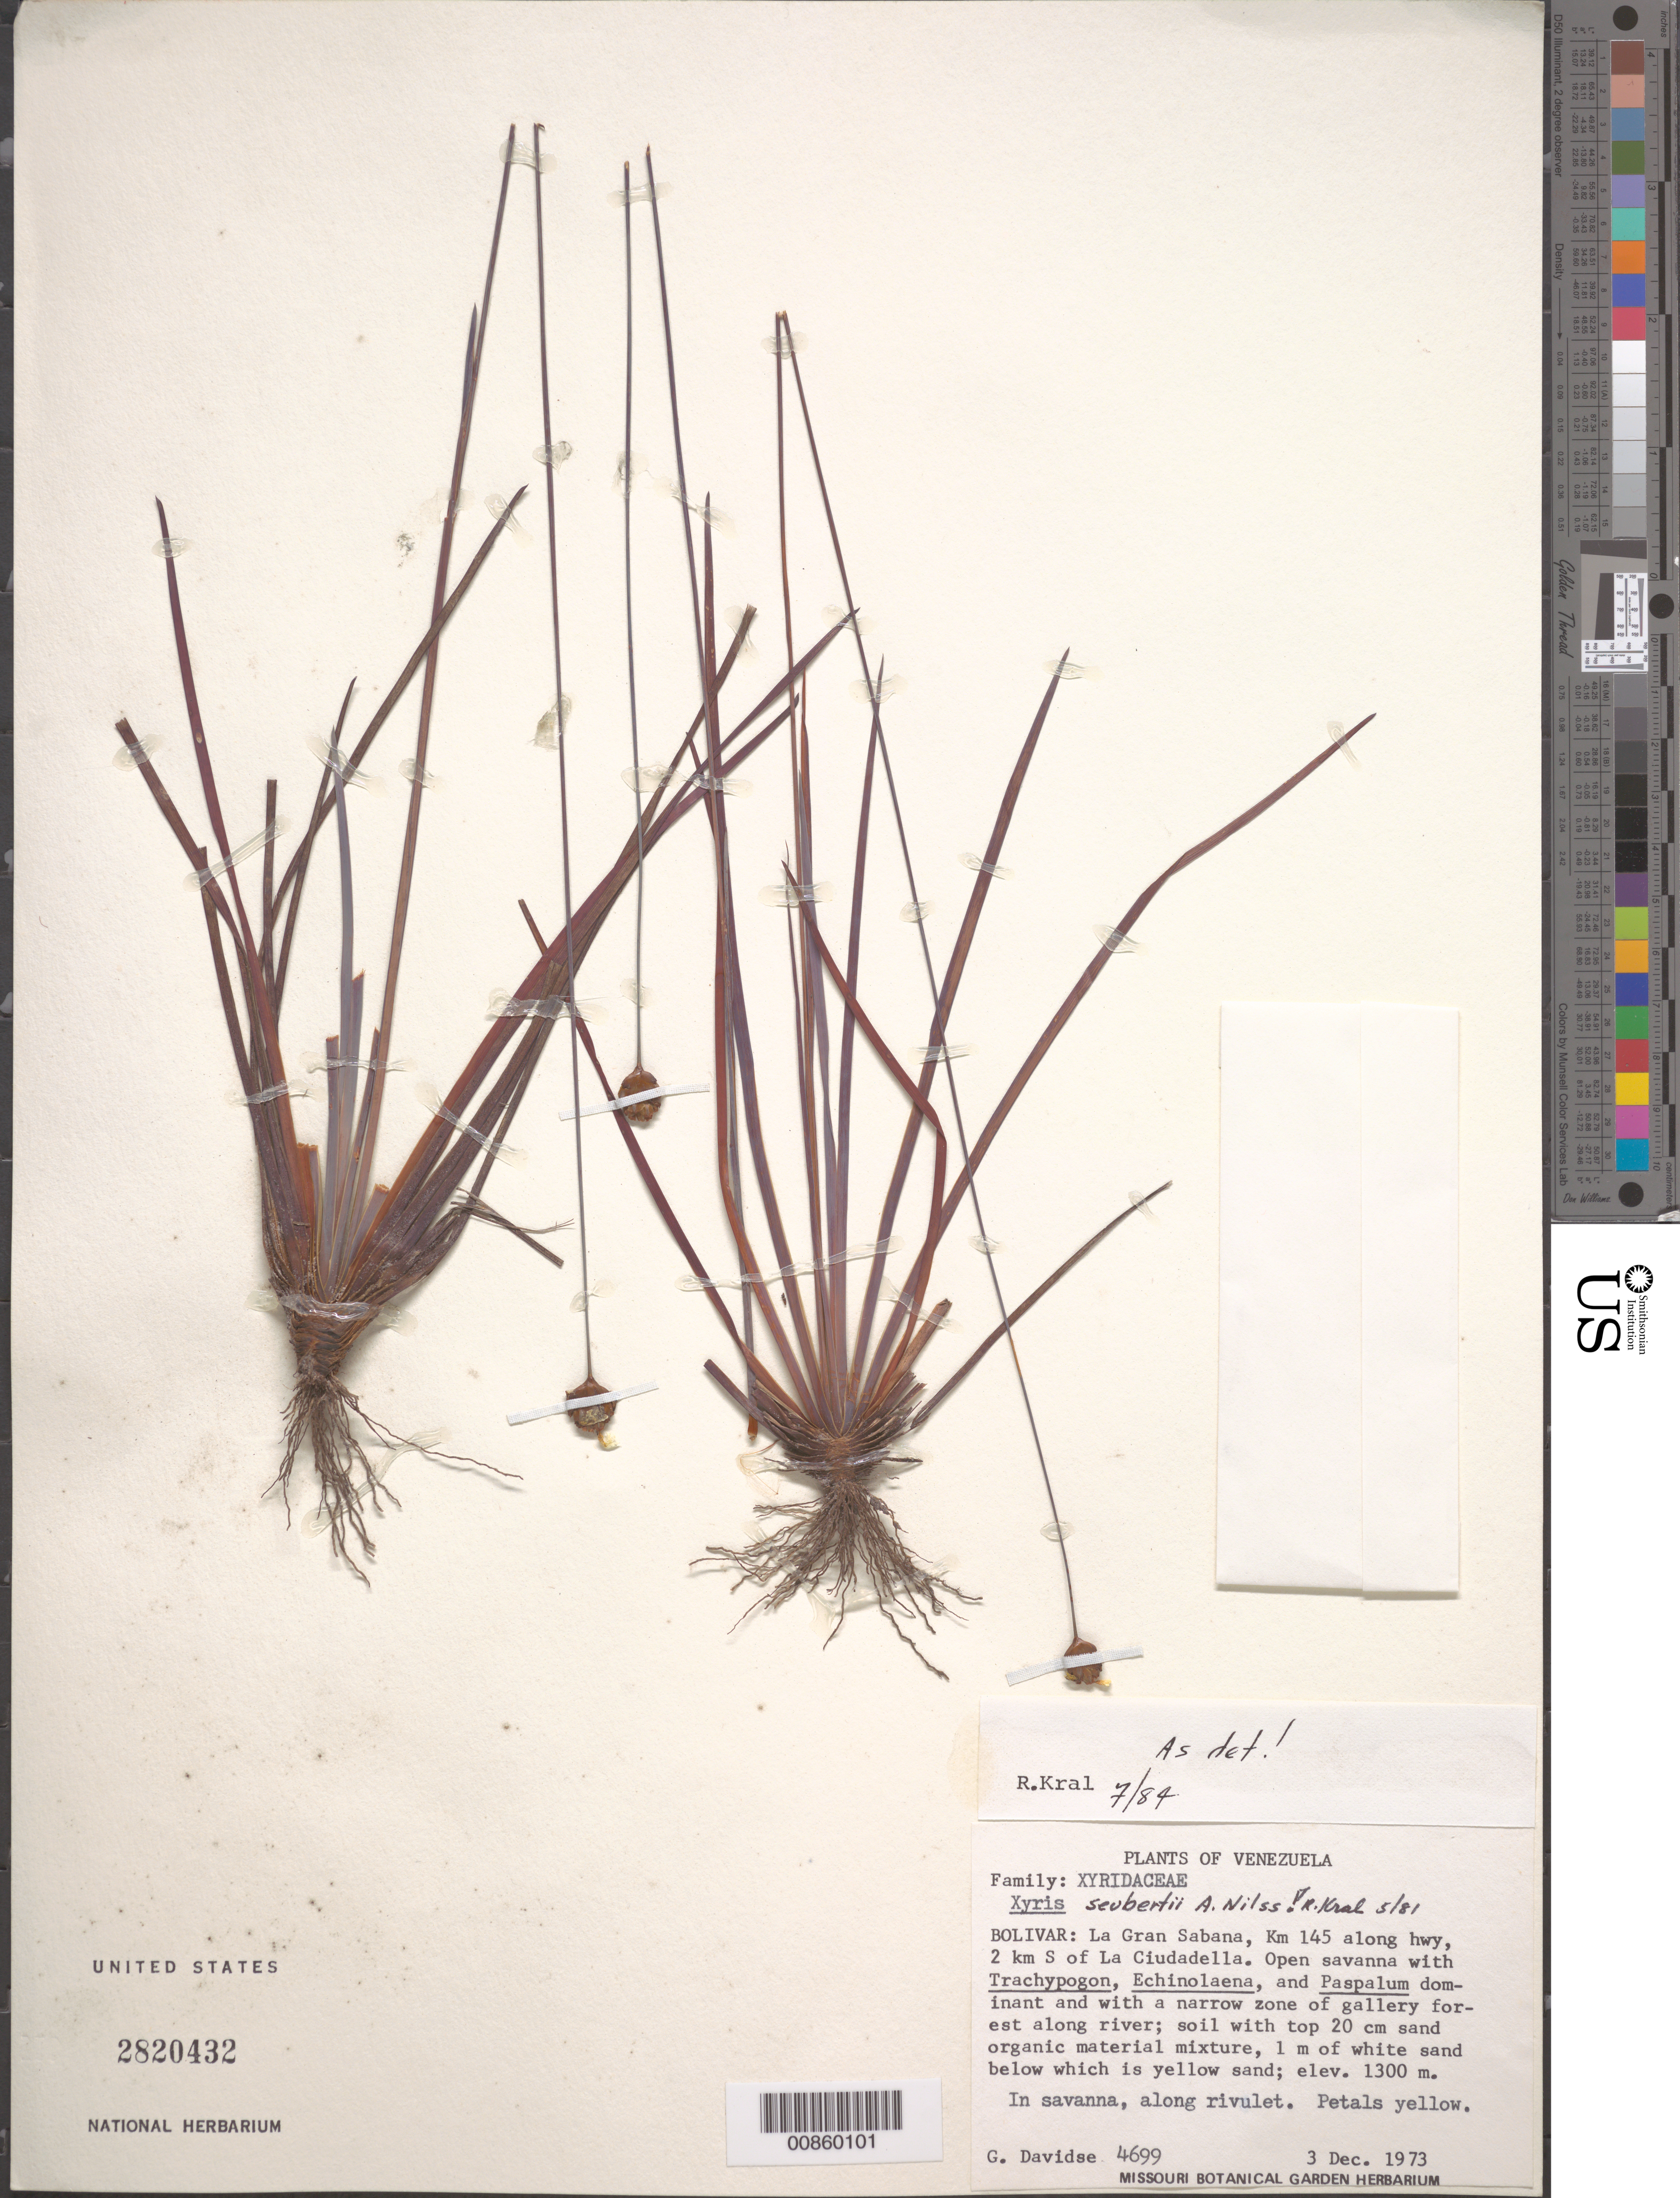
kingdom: Plantae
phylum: Tracheophyta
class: Liliopsida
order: Poales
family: Xyridaceae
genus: Xyris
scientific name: Xyris seubertii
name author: L.A. Nilsson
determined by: Kral, Robert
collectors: G. Davidse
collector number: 4699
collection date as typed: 3-Dec-73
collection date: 1973-12-03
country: Venezuela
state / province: Bolívar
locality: Gran Sabana, km 145 along hwy, 2 km S of La Ciudadella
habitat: Open savanna with Trachypogon, Echinolaena, Paspalum dominant, & narrow zone of gallery forest along river; soil with top 20 cm sand and (con't).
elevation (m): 1300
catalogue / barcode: US 2820432